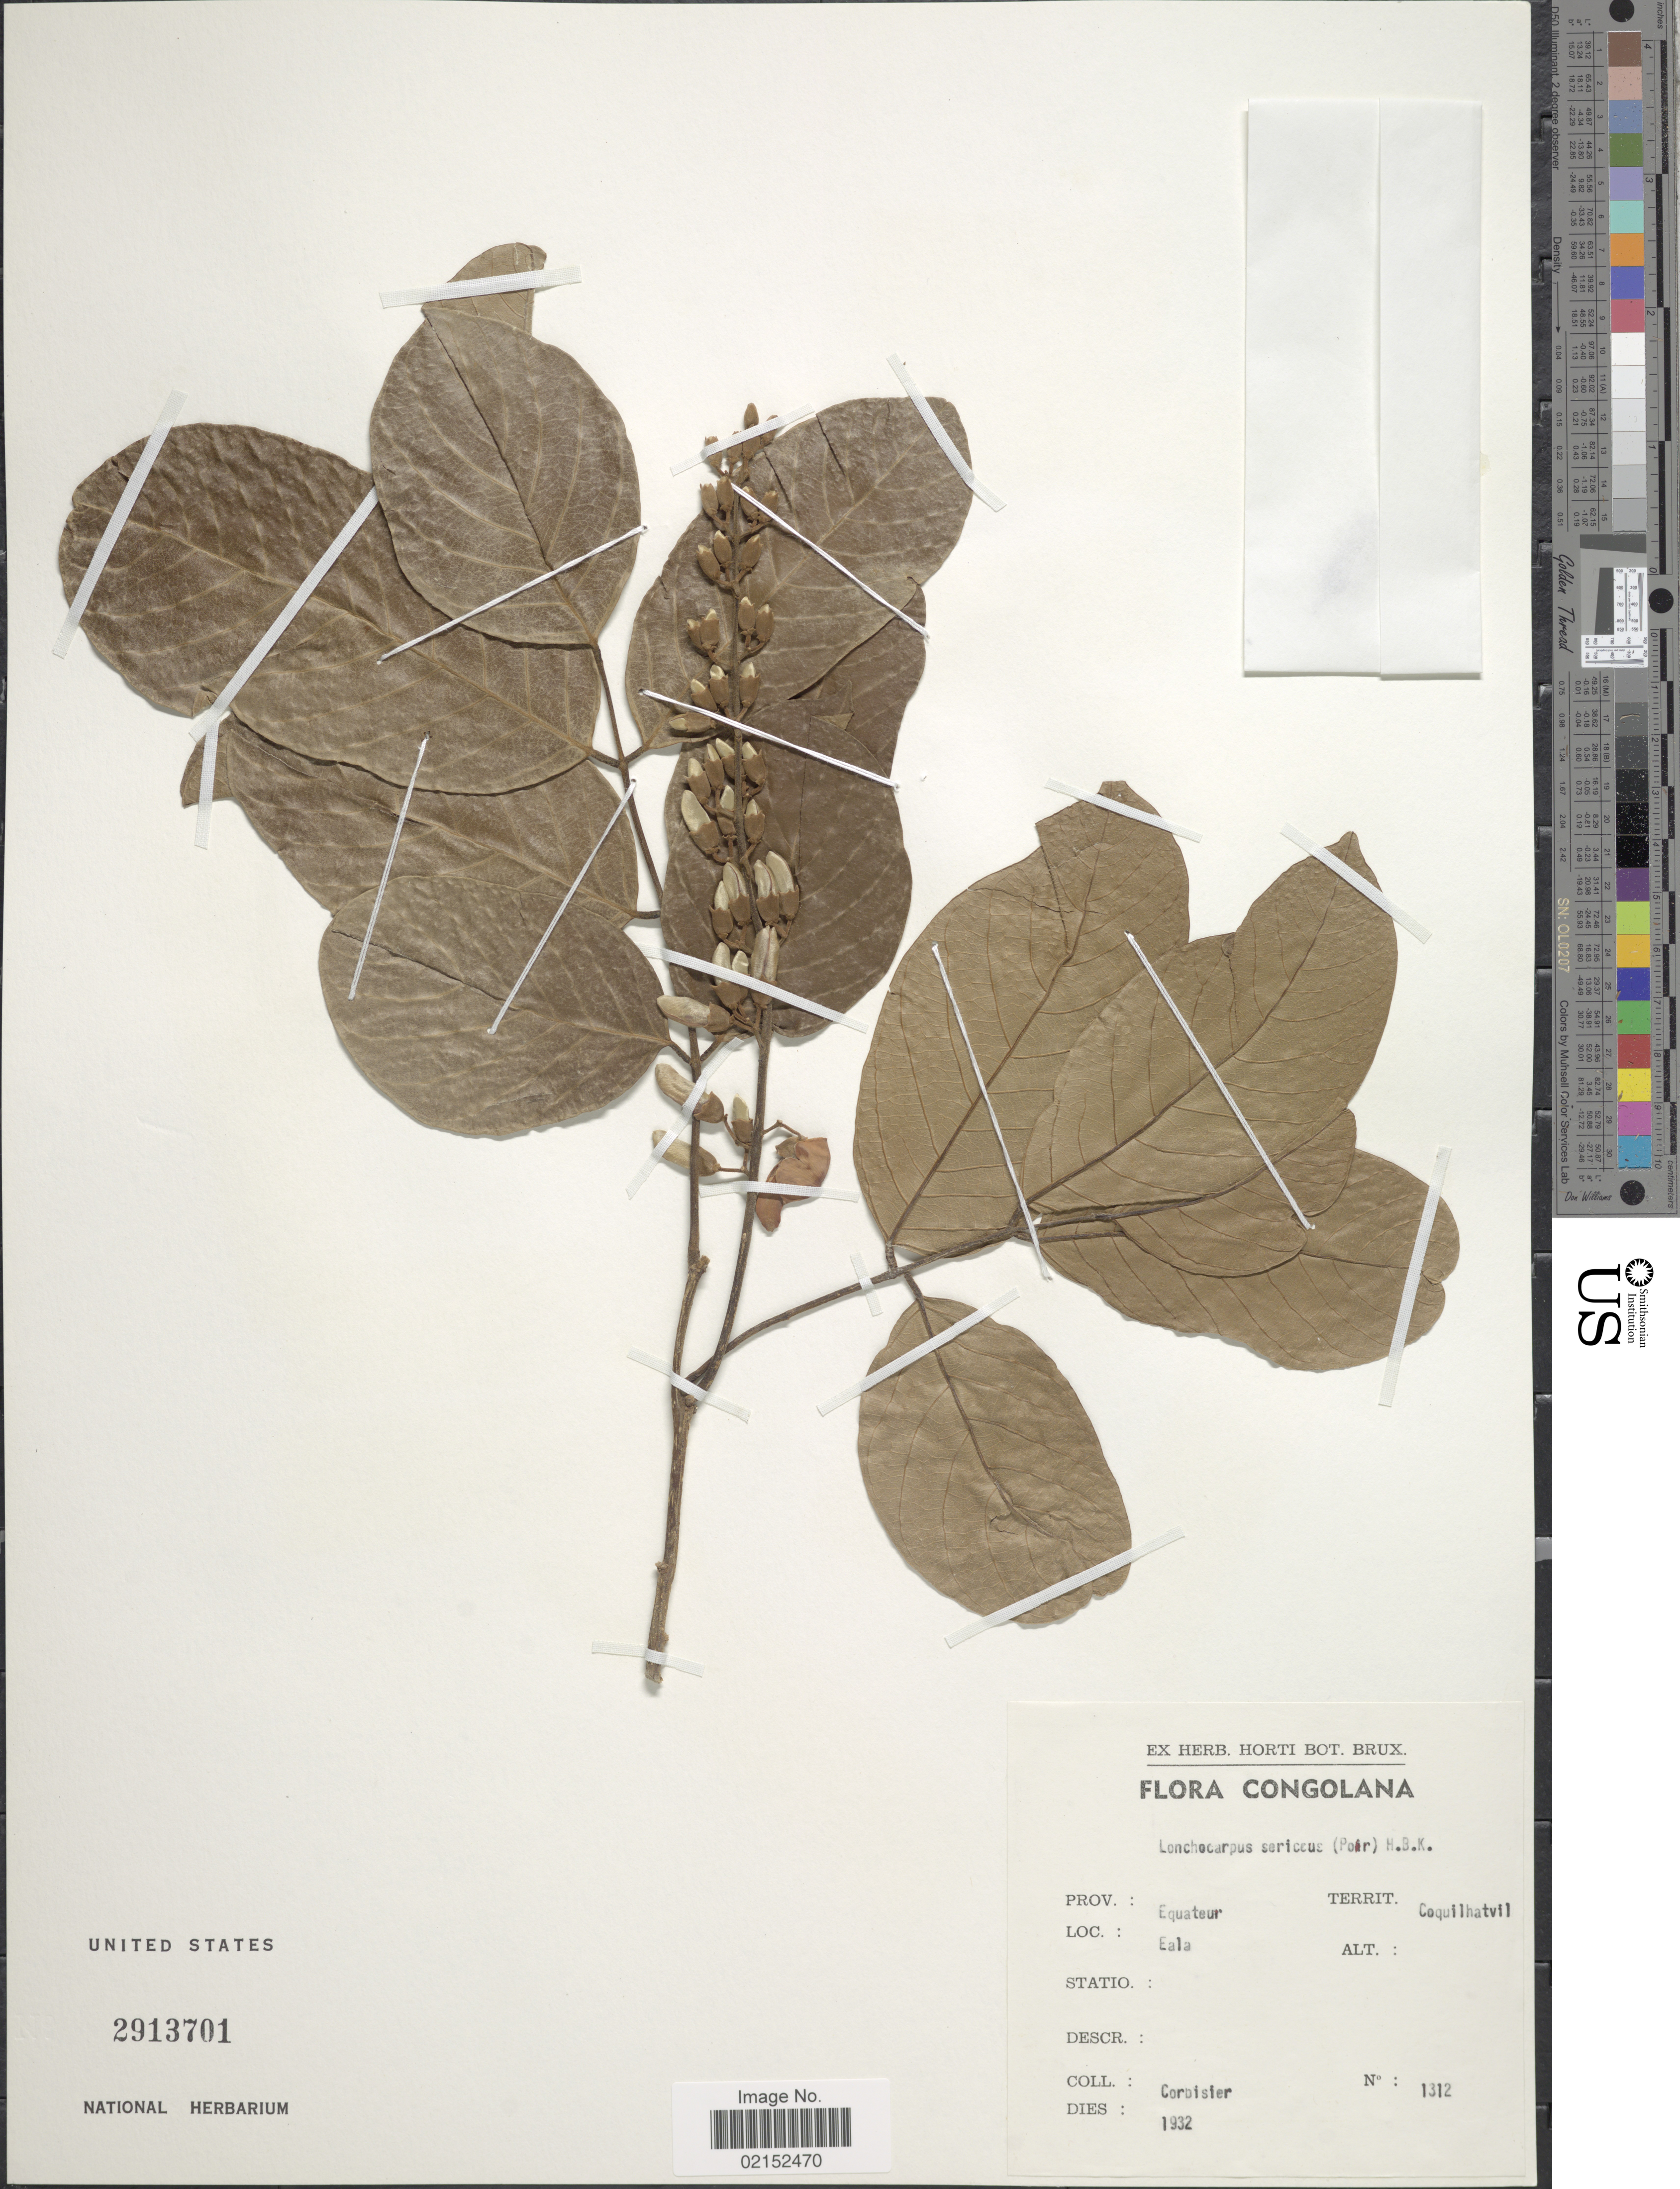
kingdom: Plantae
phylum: Tracheophyta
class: Magnoliopsida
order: Fabales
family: Fabaceae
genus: Lonchocarpus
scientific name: Lonchocarpus sericeus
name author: (Poir.) Kunth ex DC.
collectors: -. Corbisier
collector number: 1312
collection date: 1932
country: Congo, Democratic Republic of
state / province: Equateur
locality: Congolana, Territ. Coquilhatvil, Eala.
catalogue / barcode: US 2913701